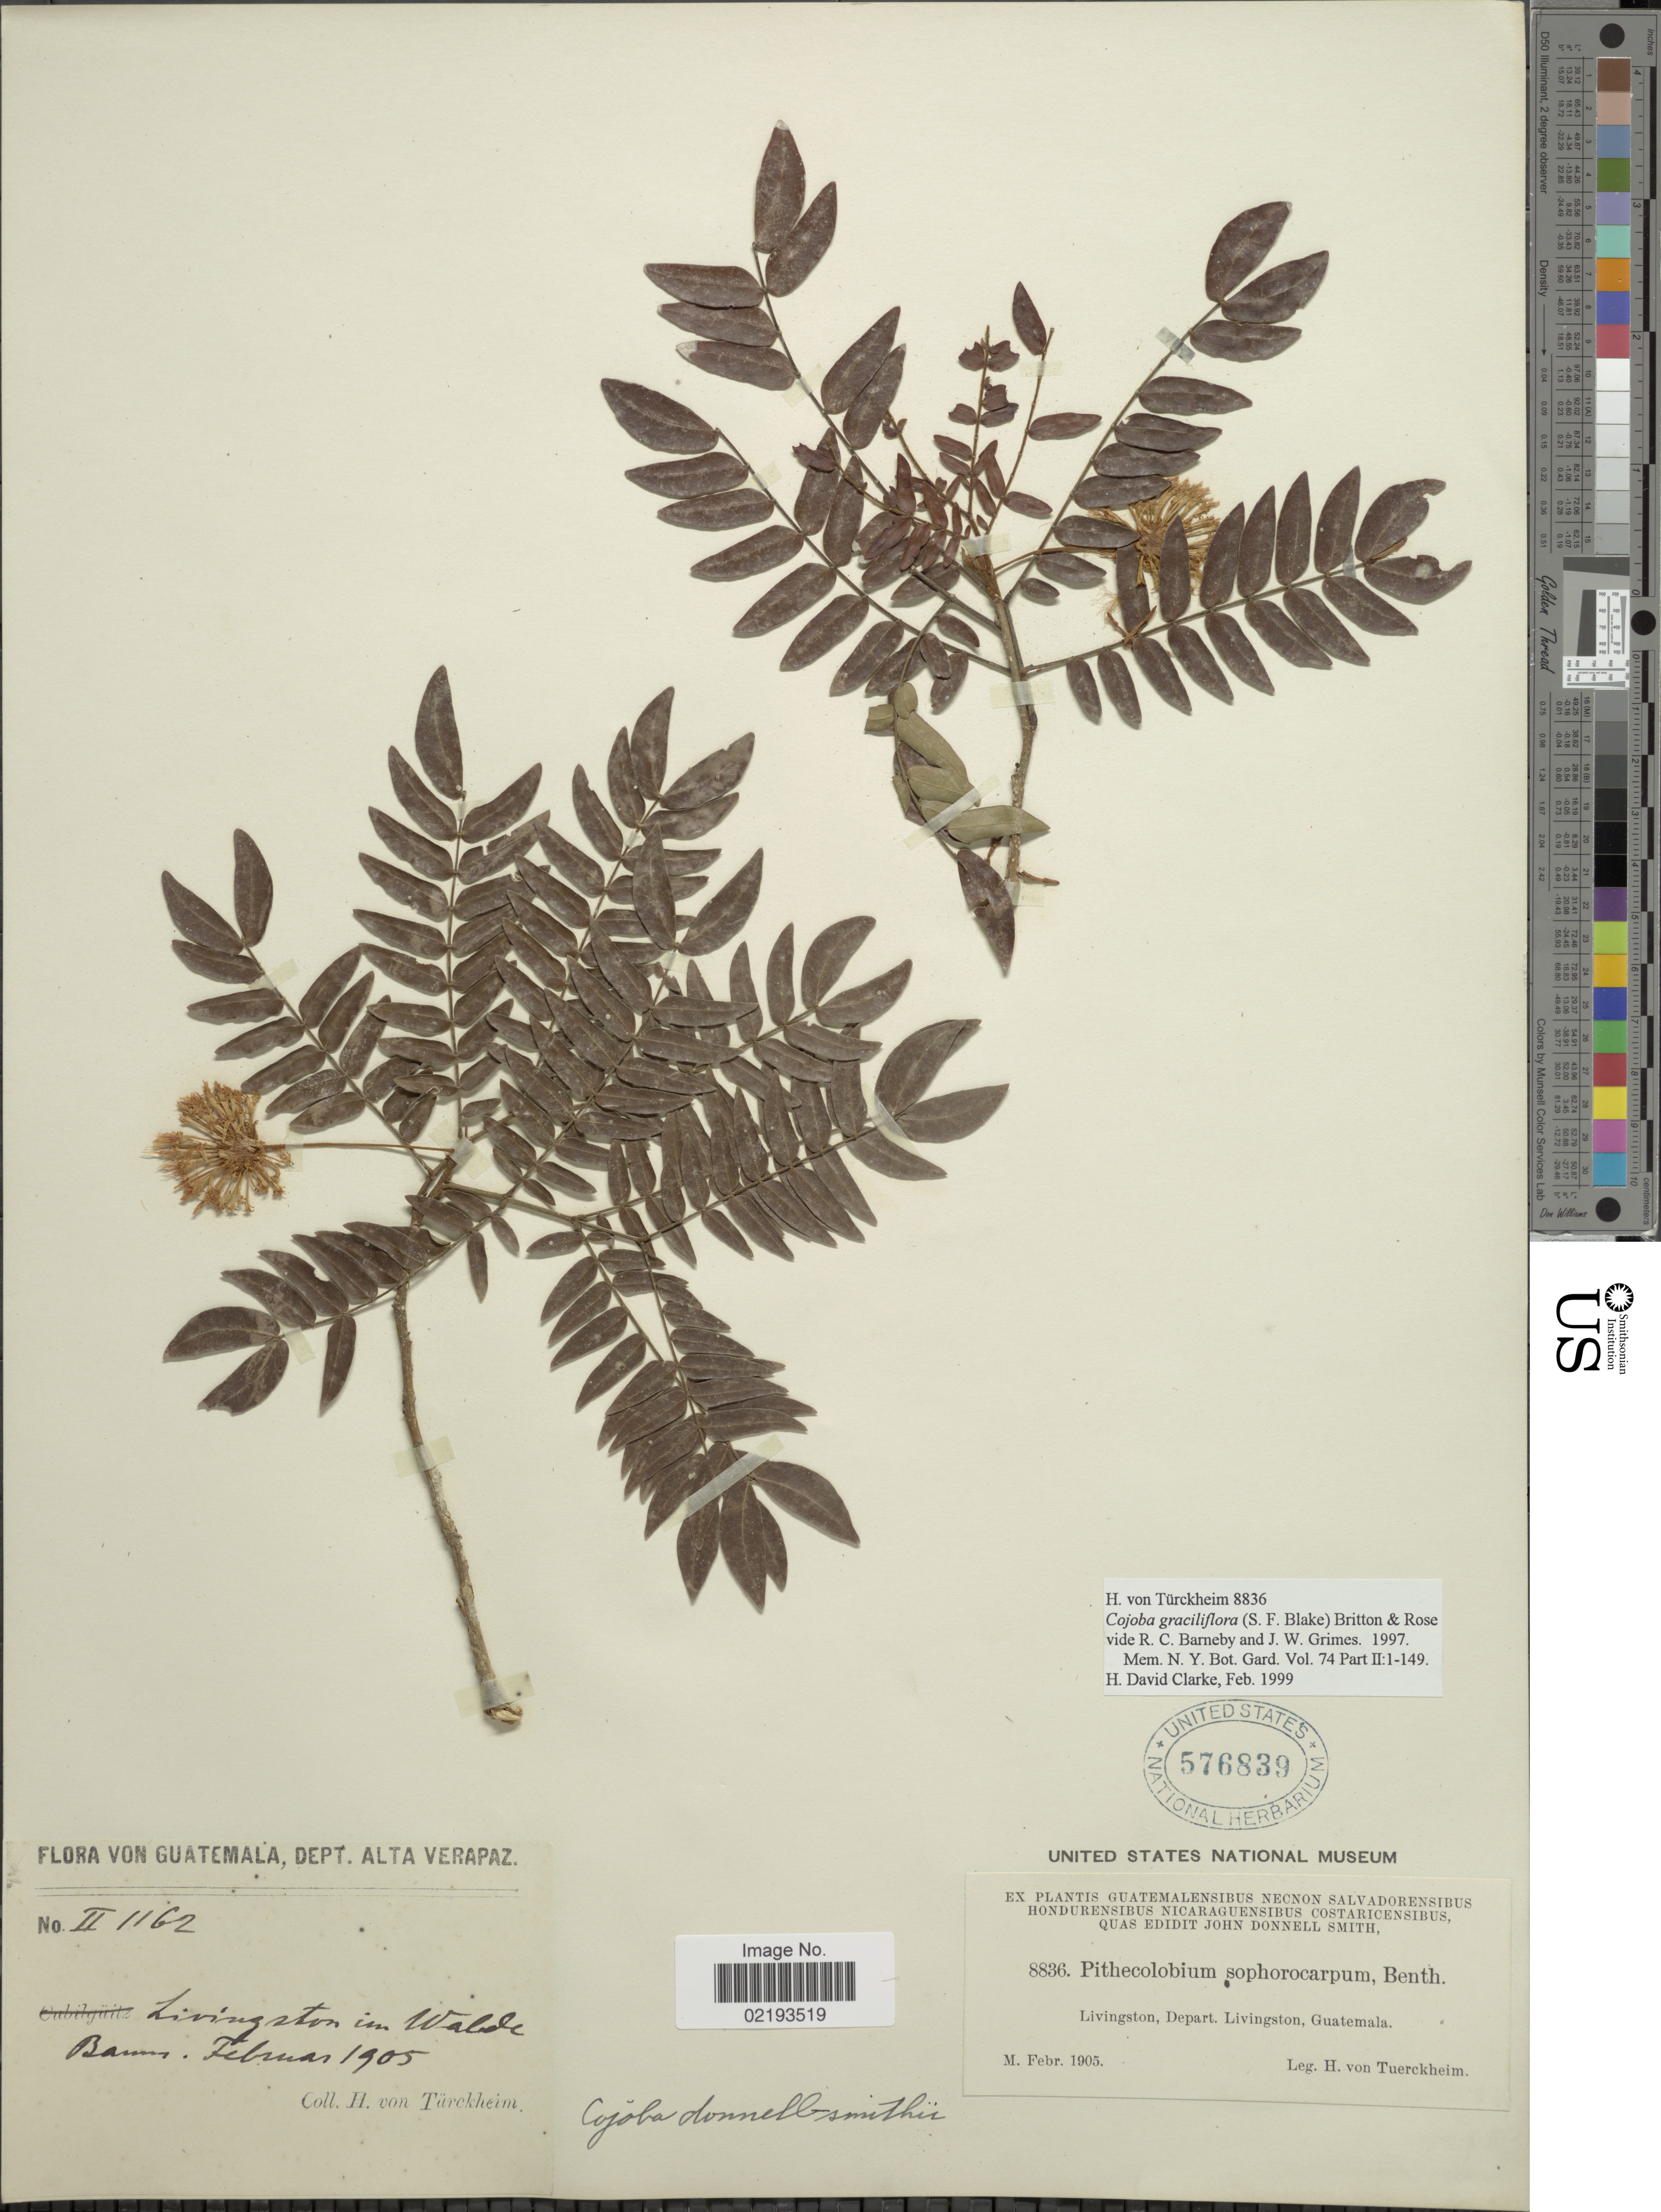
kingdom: Plantae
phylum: Tracheophyta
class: Magnoliopsida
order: Fabales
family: Fabaceae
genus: Cojoba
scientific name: Cojoba graciliflora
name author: (S.F. Blake) Britton & Rose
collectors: H. von Türckheim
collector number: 8836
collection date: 1905-02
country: Guatemala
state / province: Alta Verapaz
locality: Dept. Alta Verapaz, Livingston in Walde Baum, Livingston, Depart Livingston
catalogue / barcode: US 576839